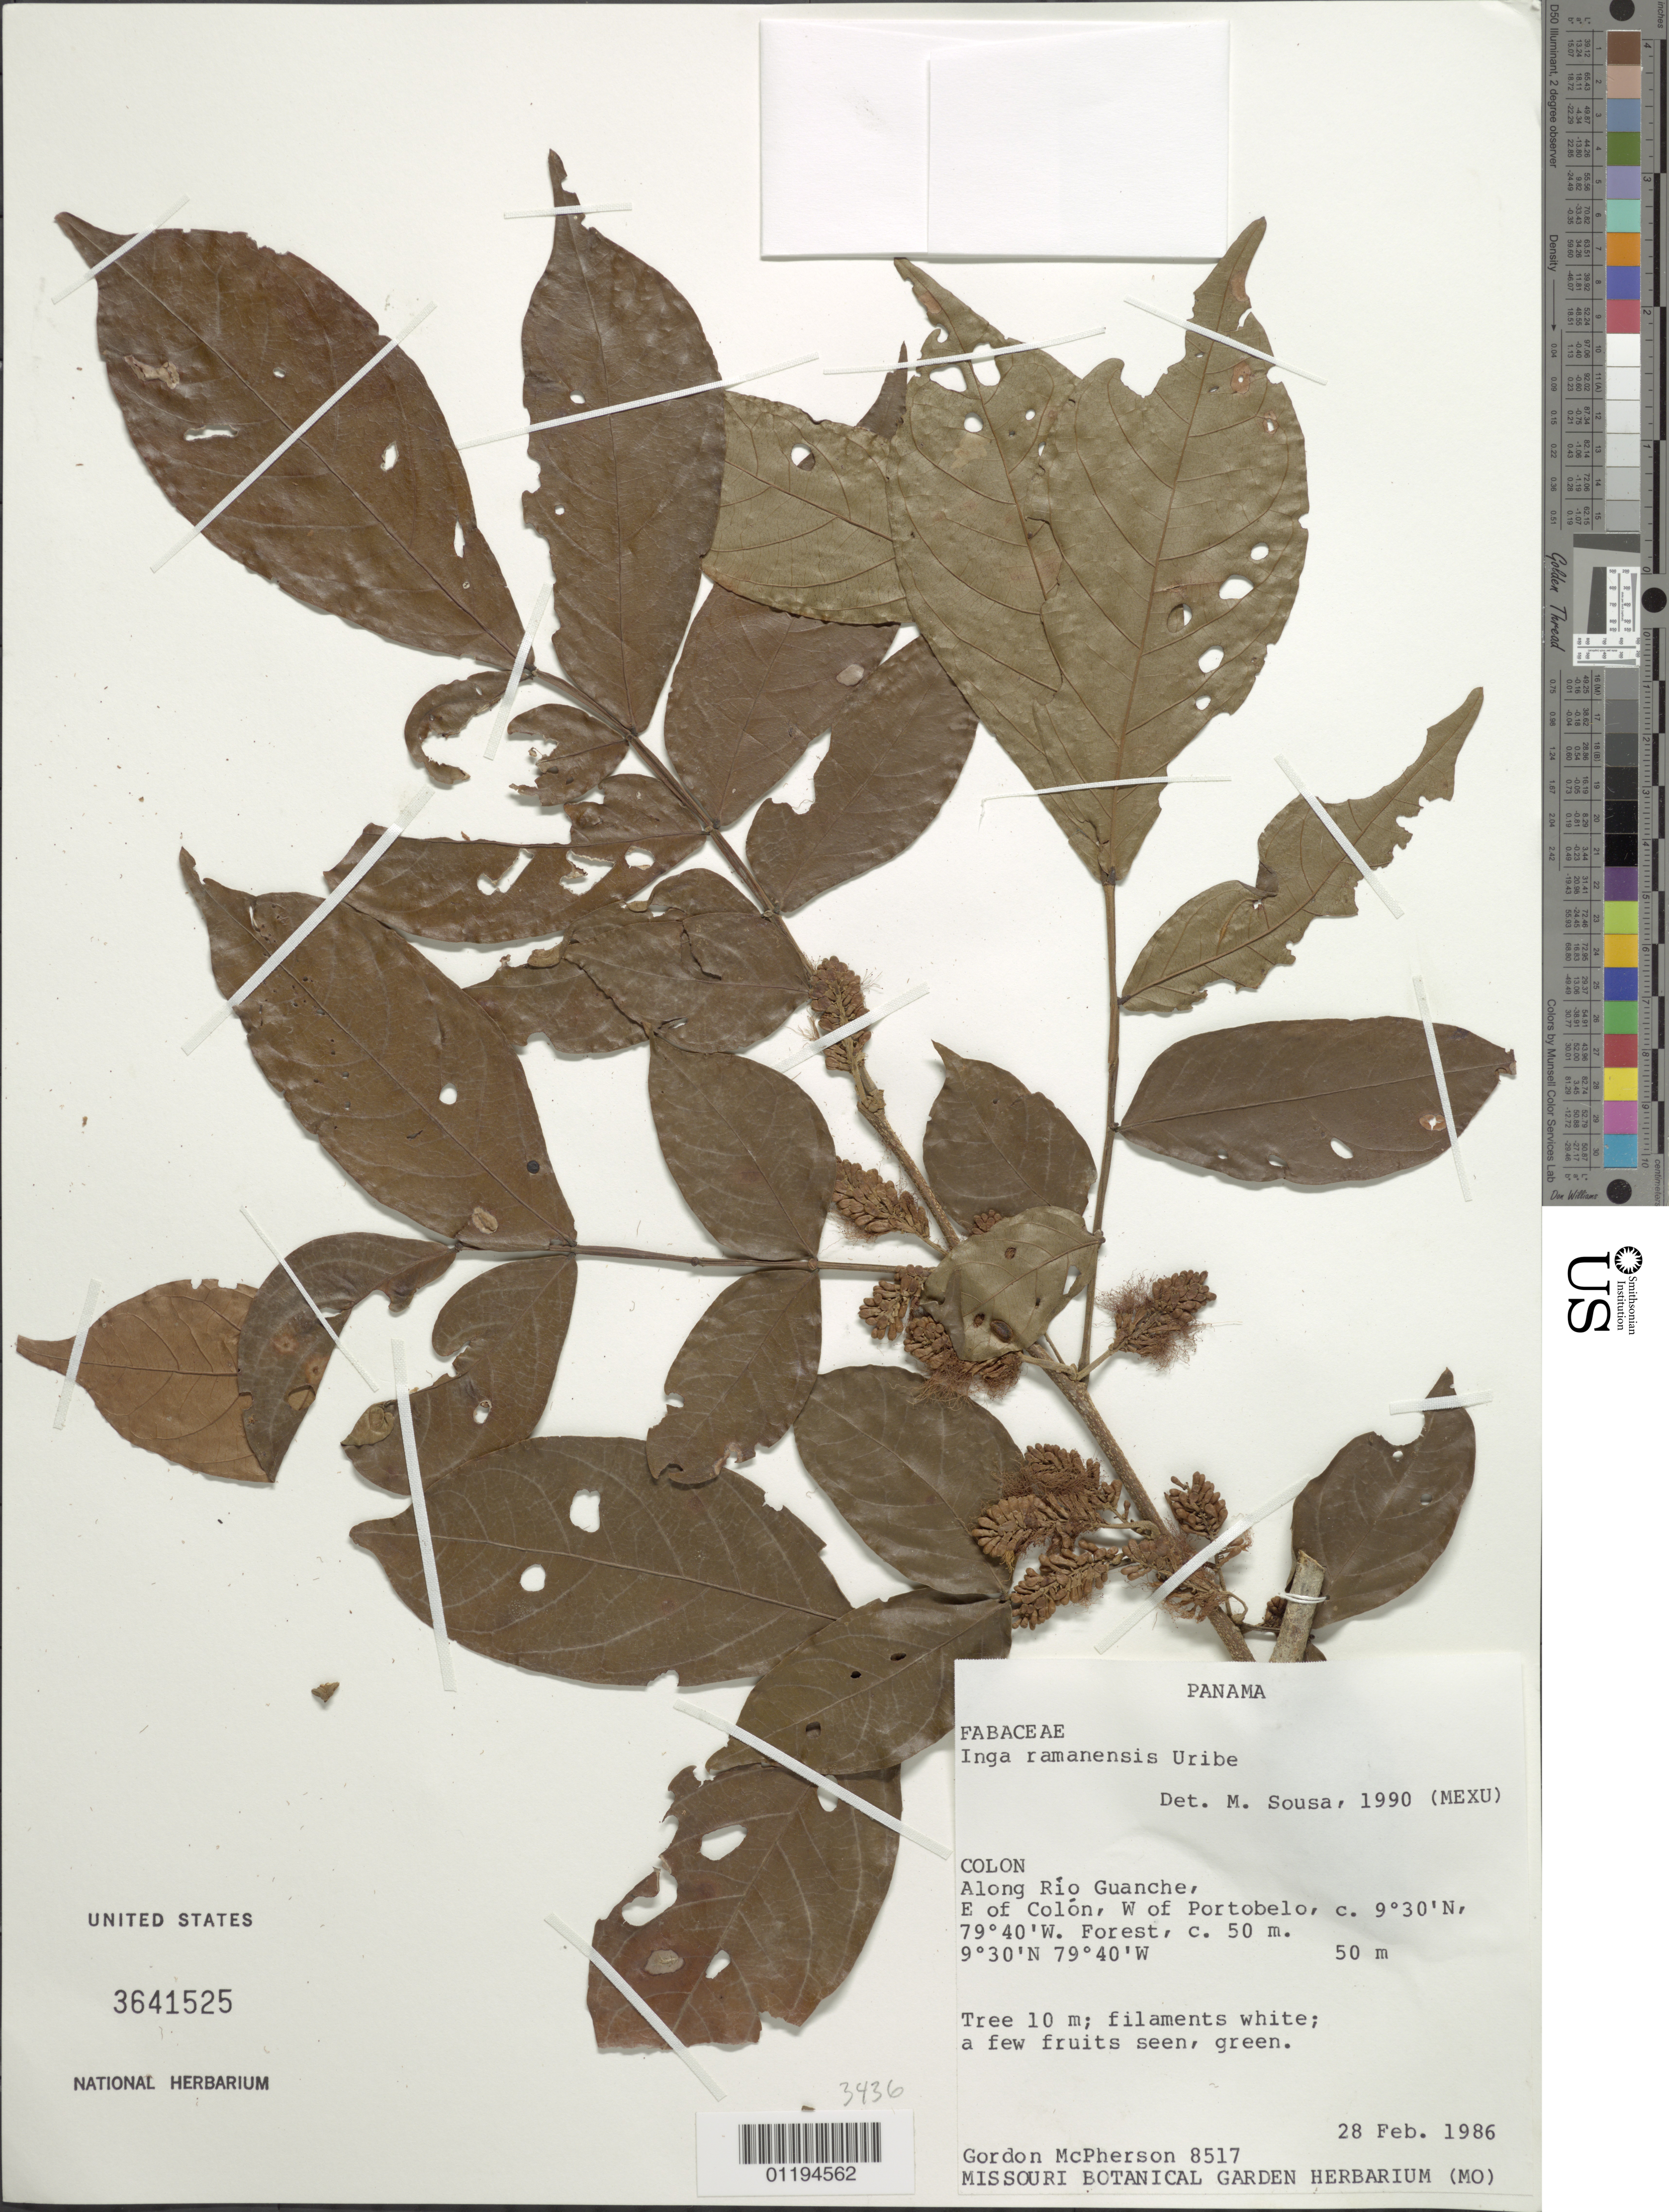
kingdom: Plantae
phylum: Tracheophyta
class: Magnoliopsida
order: Fabales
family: Fabaceae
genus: Inga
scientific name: Inga ramanensis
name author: Uribe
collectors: G. D. McPherson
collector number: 8517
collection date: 1986-02-28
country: Panama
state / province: Colón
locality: Along Rio Guanche; E of Colon, W of Portobelo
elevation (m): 50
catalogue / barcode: US 3641525